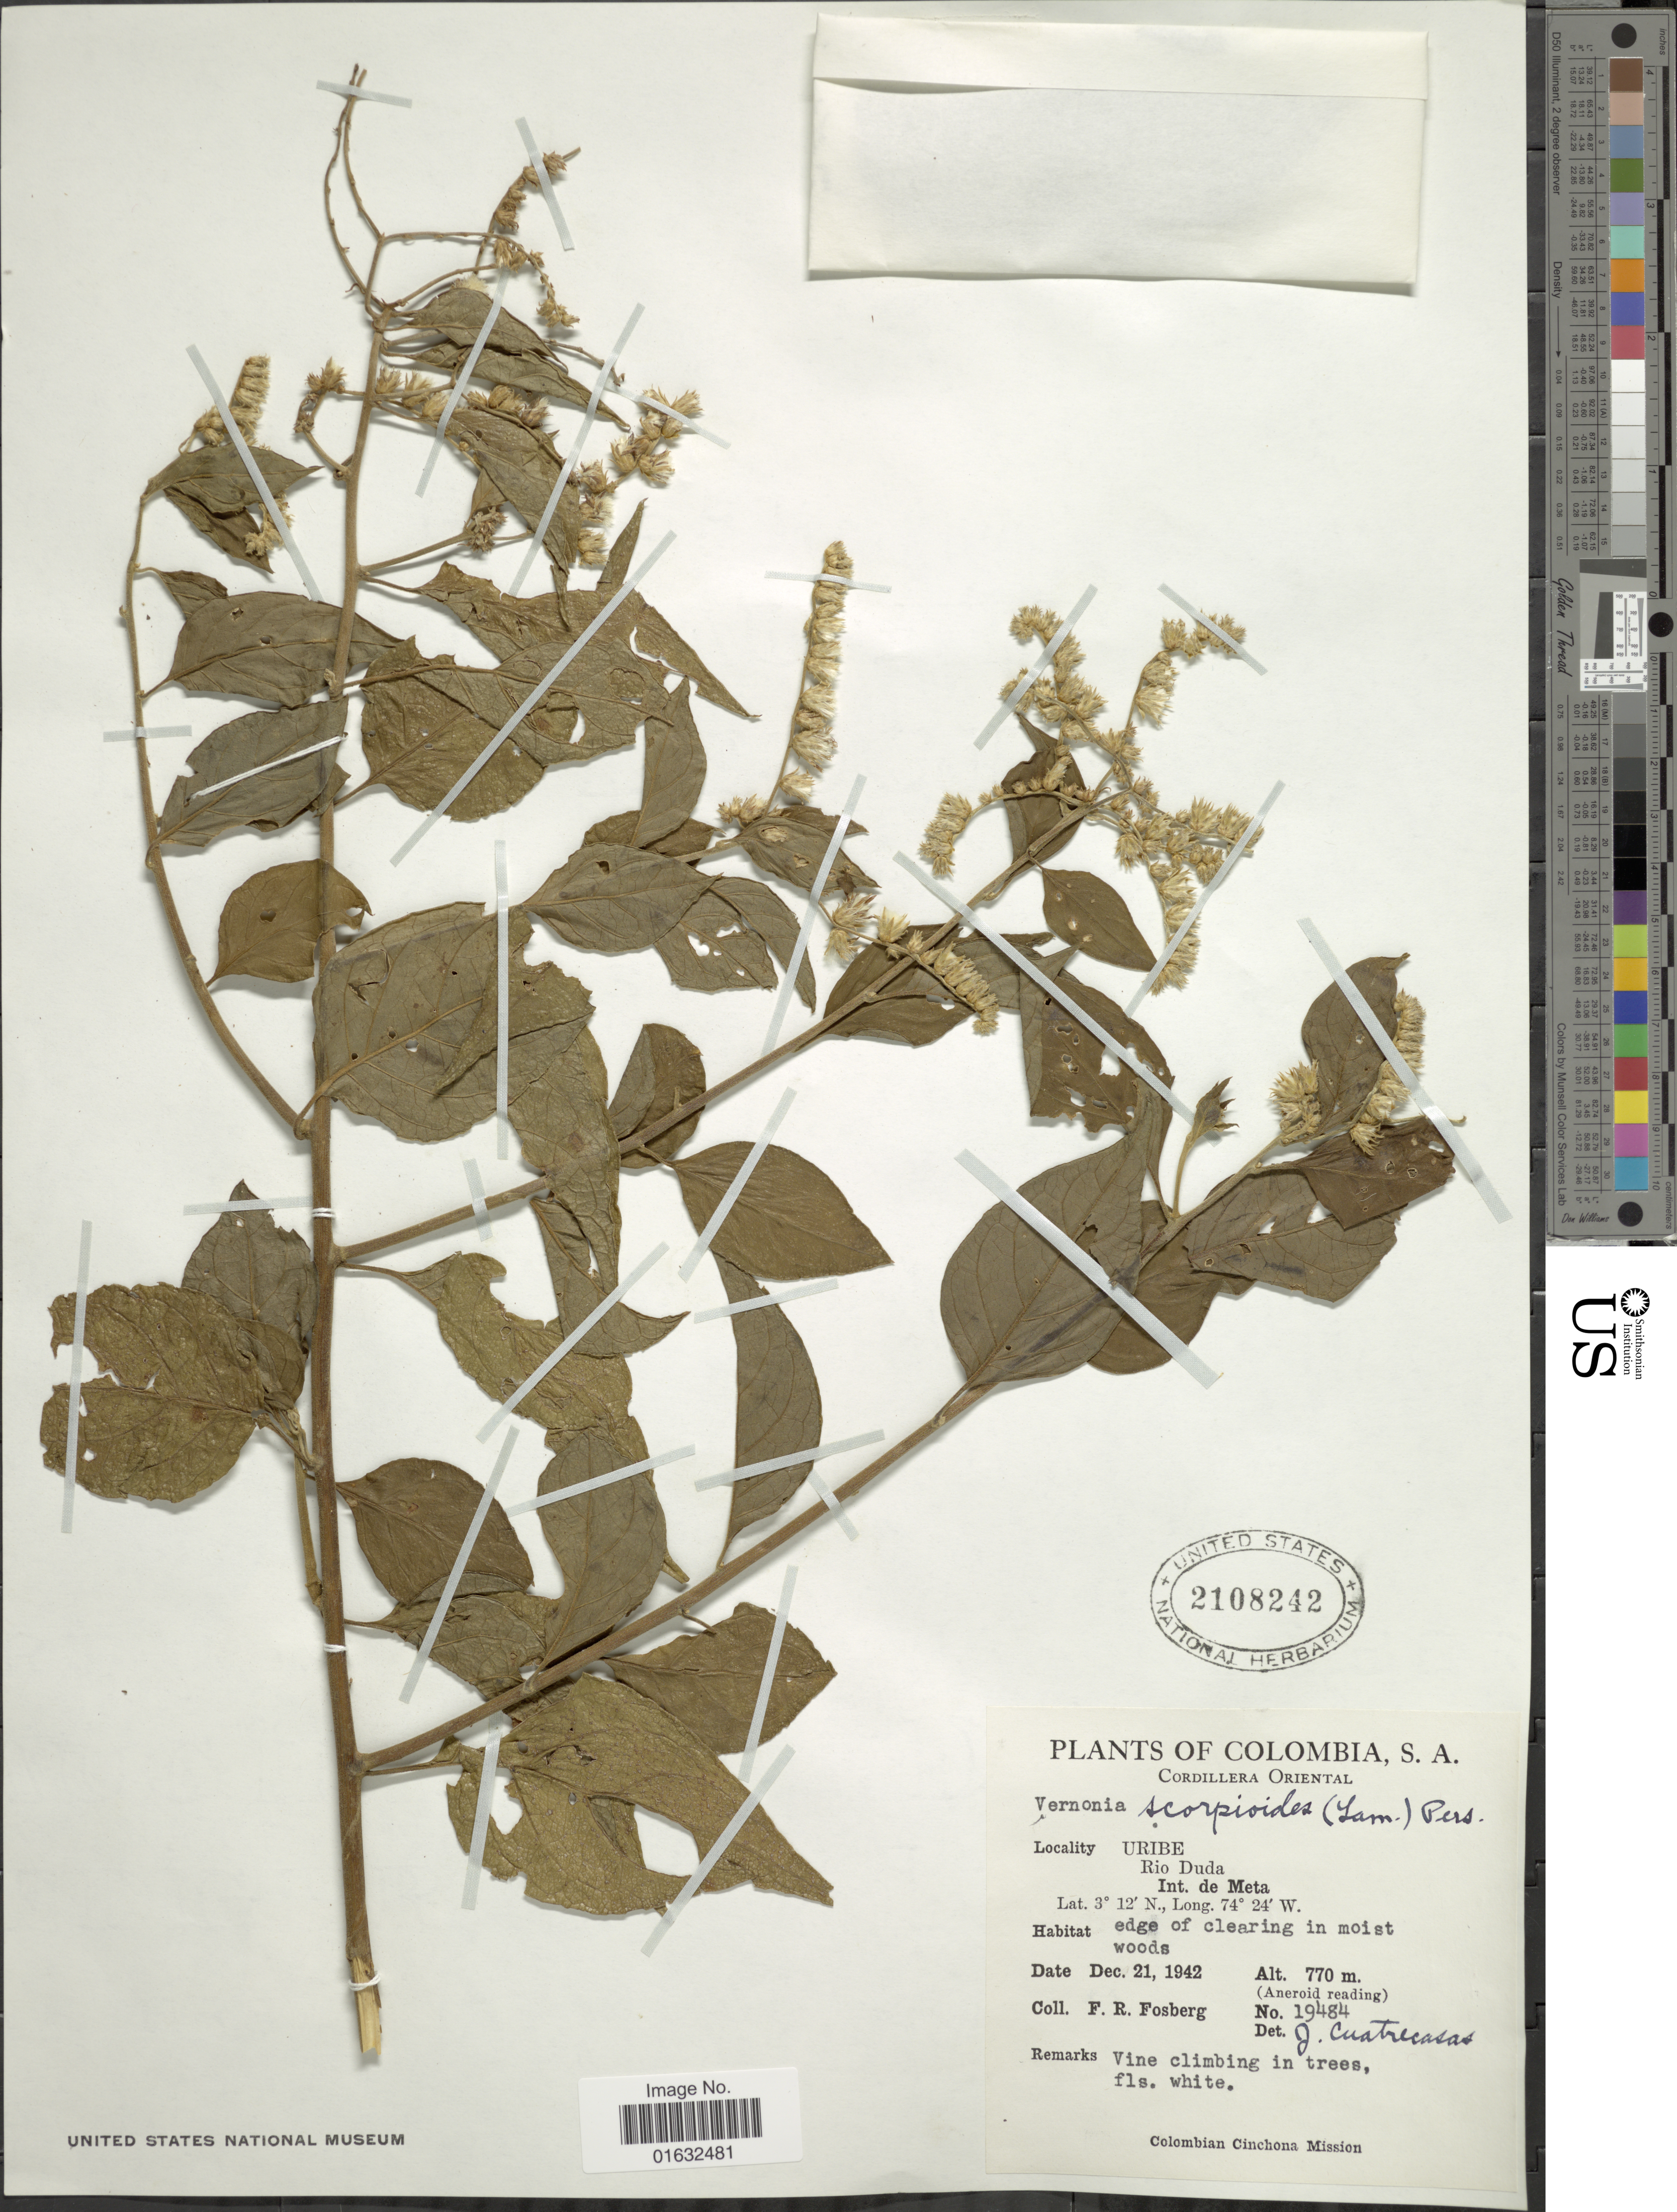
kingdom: Plantae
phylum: Tracheophyta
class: Magnoliopsida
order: Asterales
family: Asteraceae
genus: Cyrtocymura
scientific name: Cyrtocymura scorpioides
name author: (Lam.) H. Rob.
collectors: F. R. Fosberg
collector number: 19484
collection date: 1942-12-21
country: Colombia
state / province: Meta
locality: Cordillera Oriental, Uribe, Rio Duda, Int. de Meta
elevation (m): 770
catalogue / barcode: US 2108242